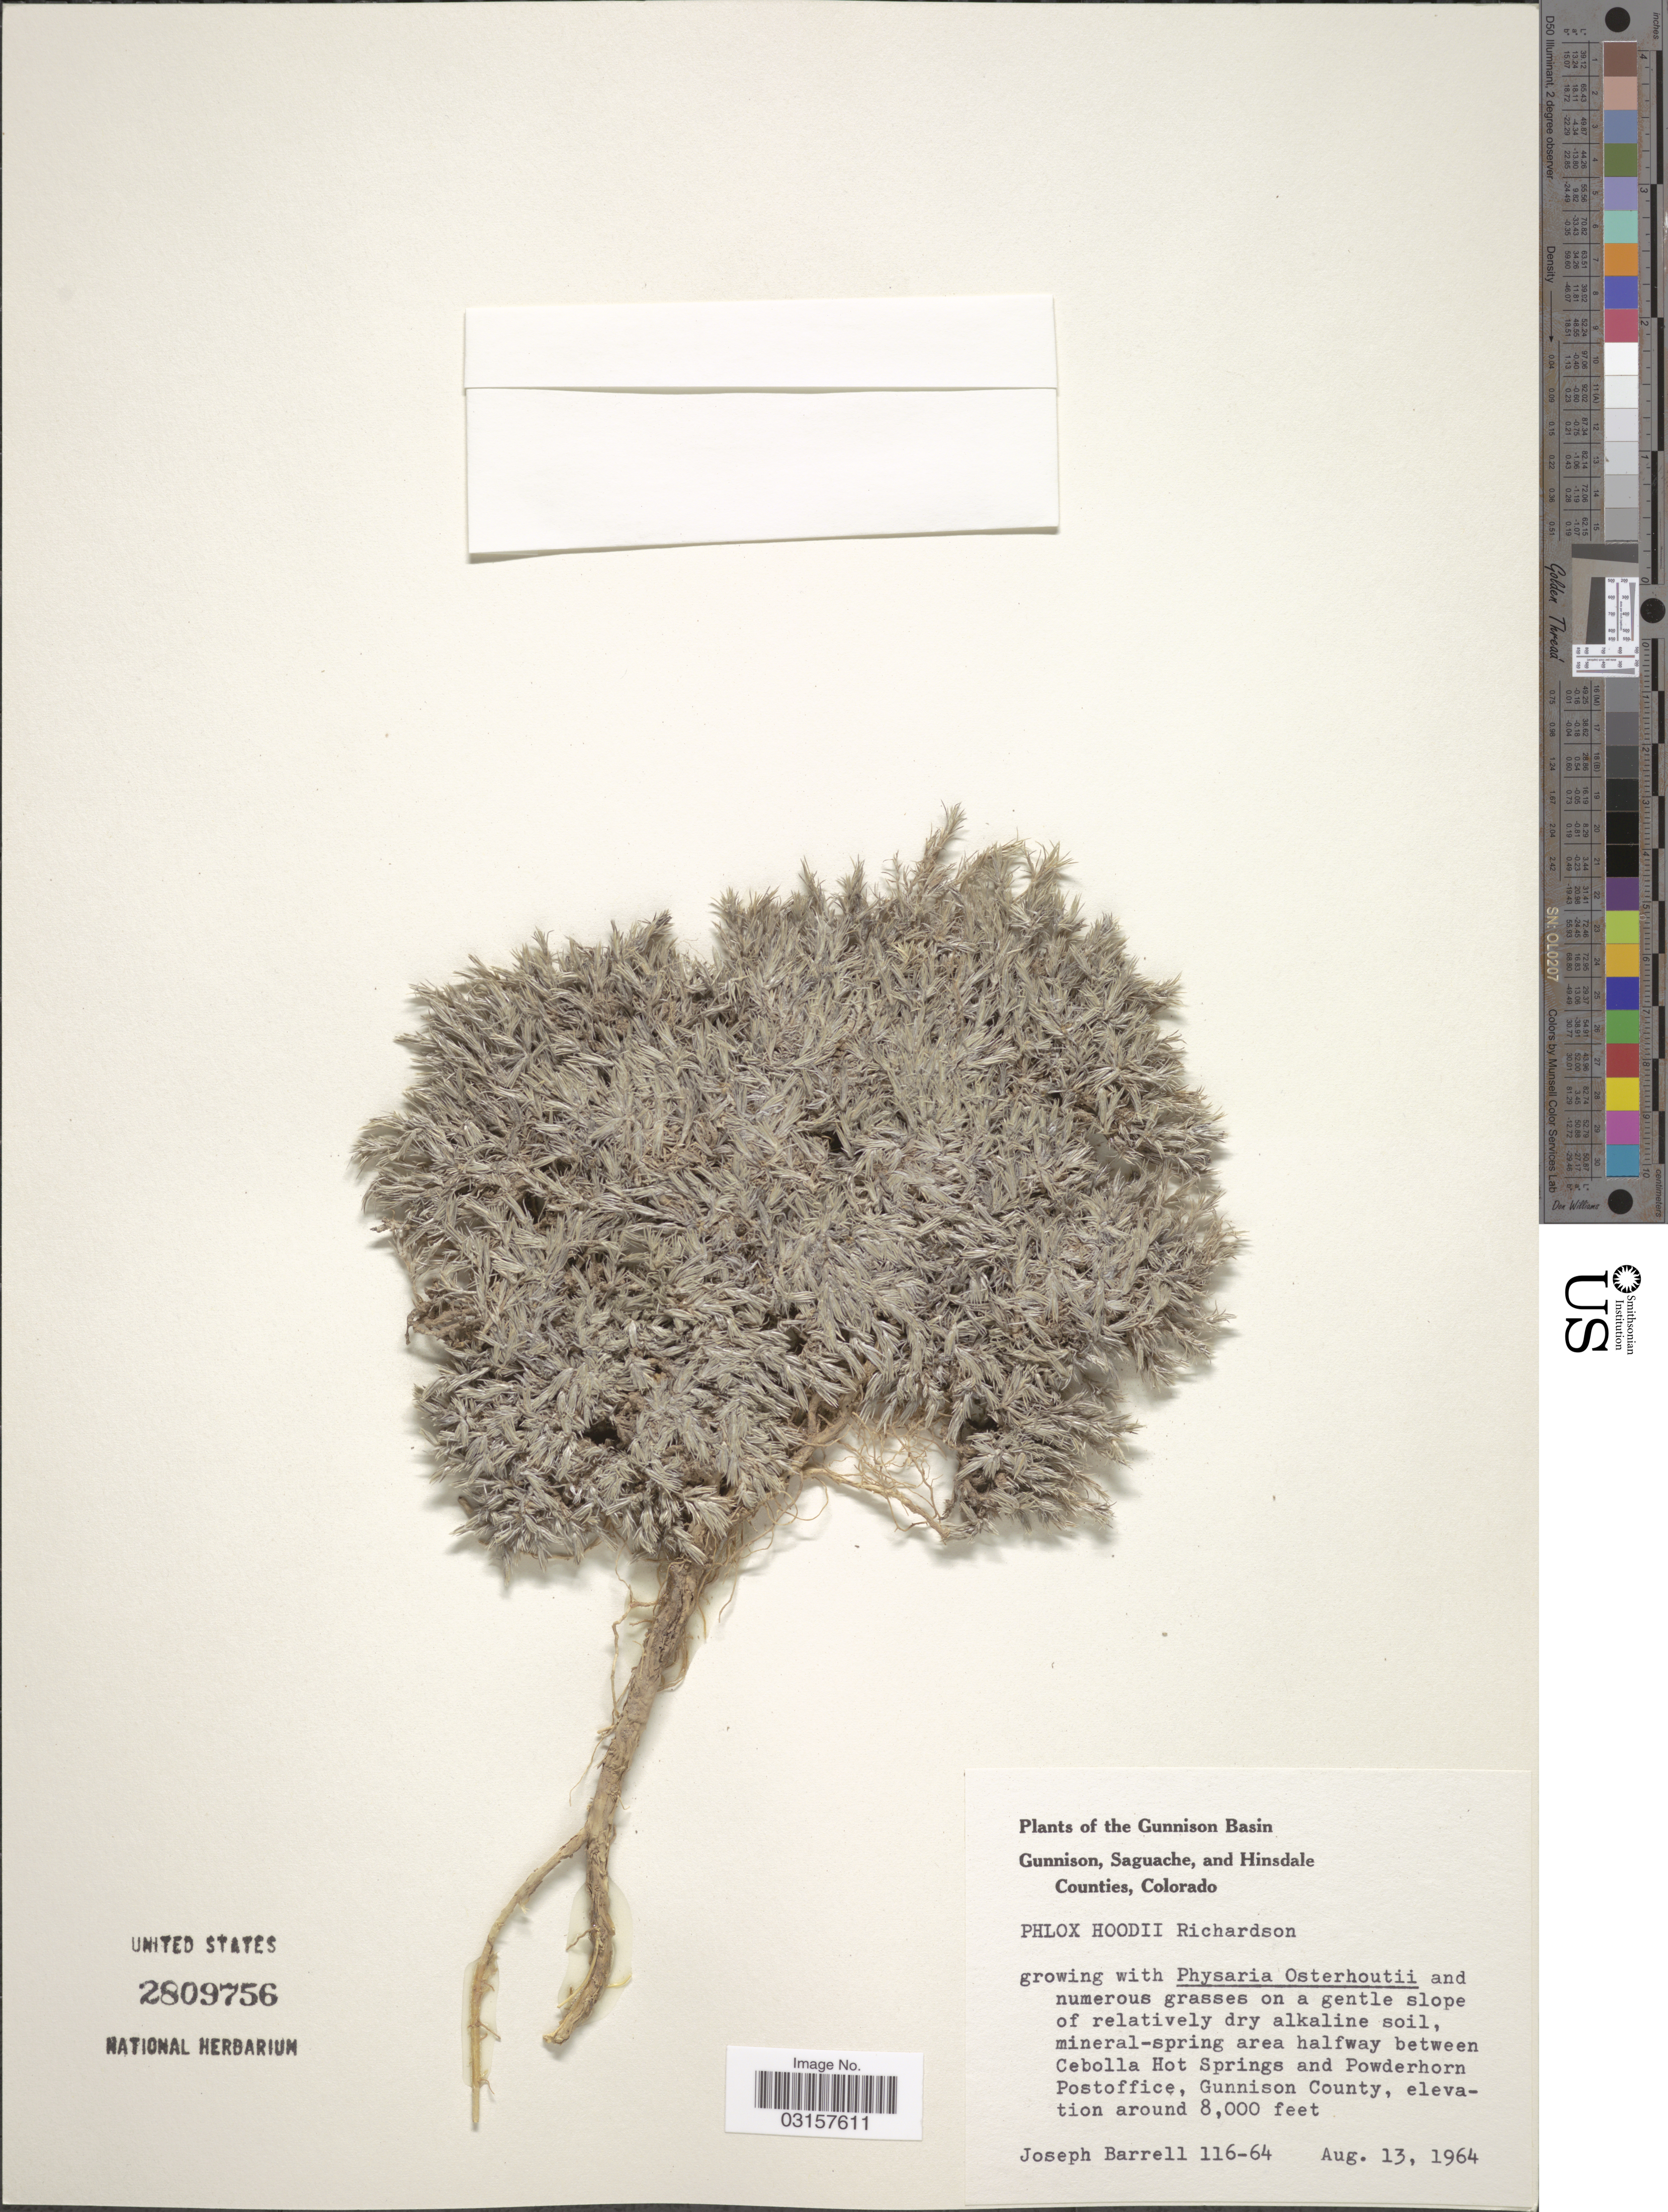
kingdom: Plantae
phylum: Tracheophyta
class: Magnoliopsida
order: Ericales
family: Polemoniaceae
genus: Phlox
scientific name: Phlox hoodii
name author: Richardson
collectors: J. Barrell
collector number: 116-64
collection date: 1964-08-13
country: United States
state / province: Colorado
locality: The Gunnison Basin. Mineral-spring area halfway between Cebolla Hot Springs and Powderhorn Postoffice, Gunnison County.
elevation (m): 2438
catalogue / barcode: US 2809756